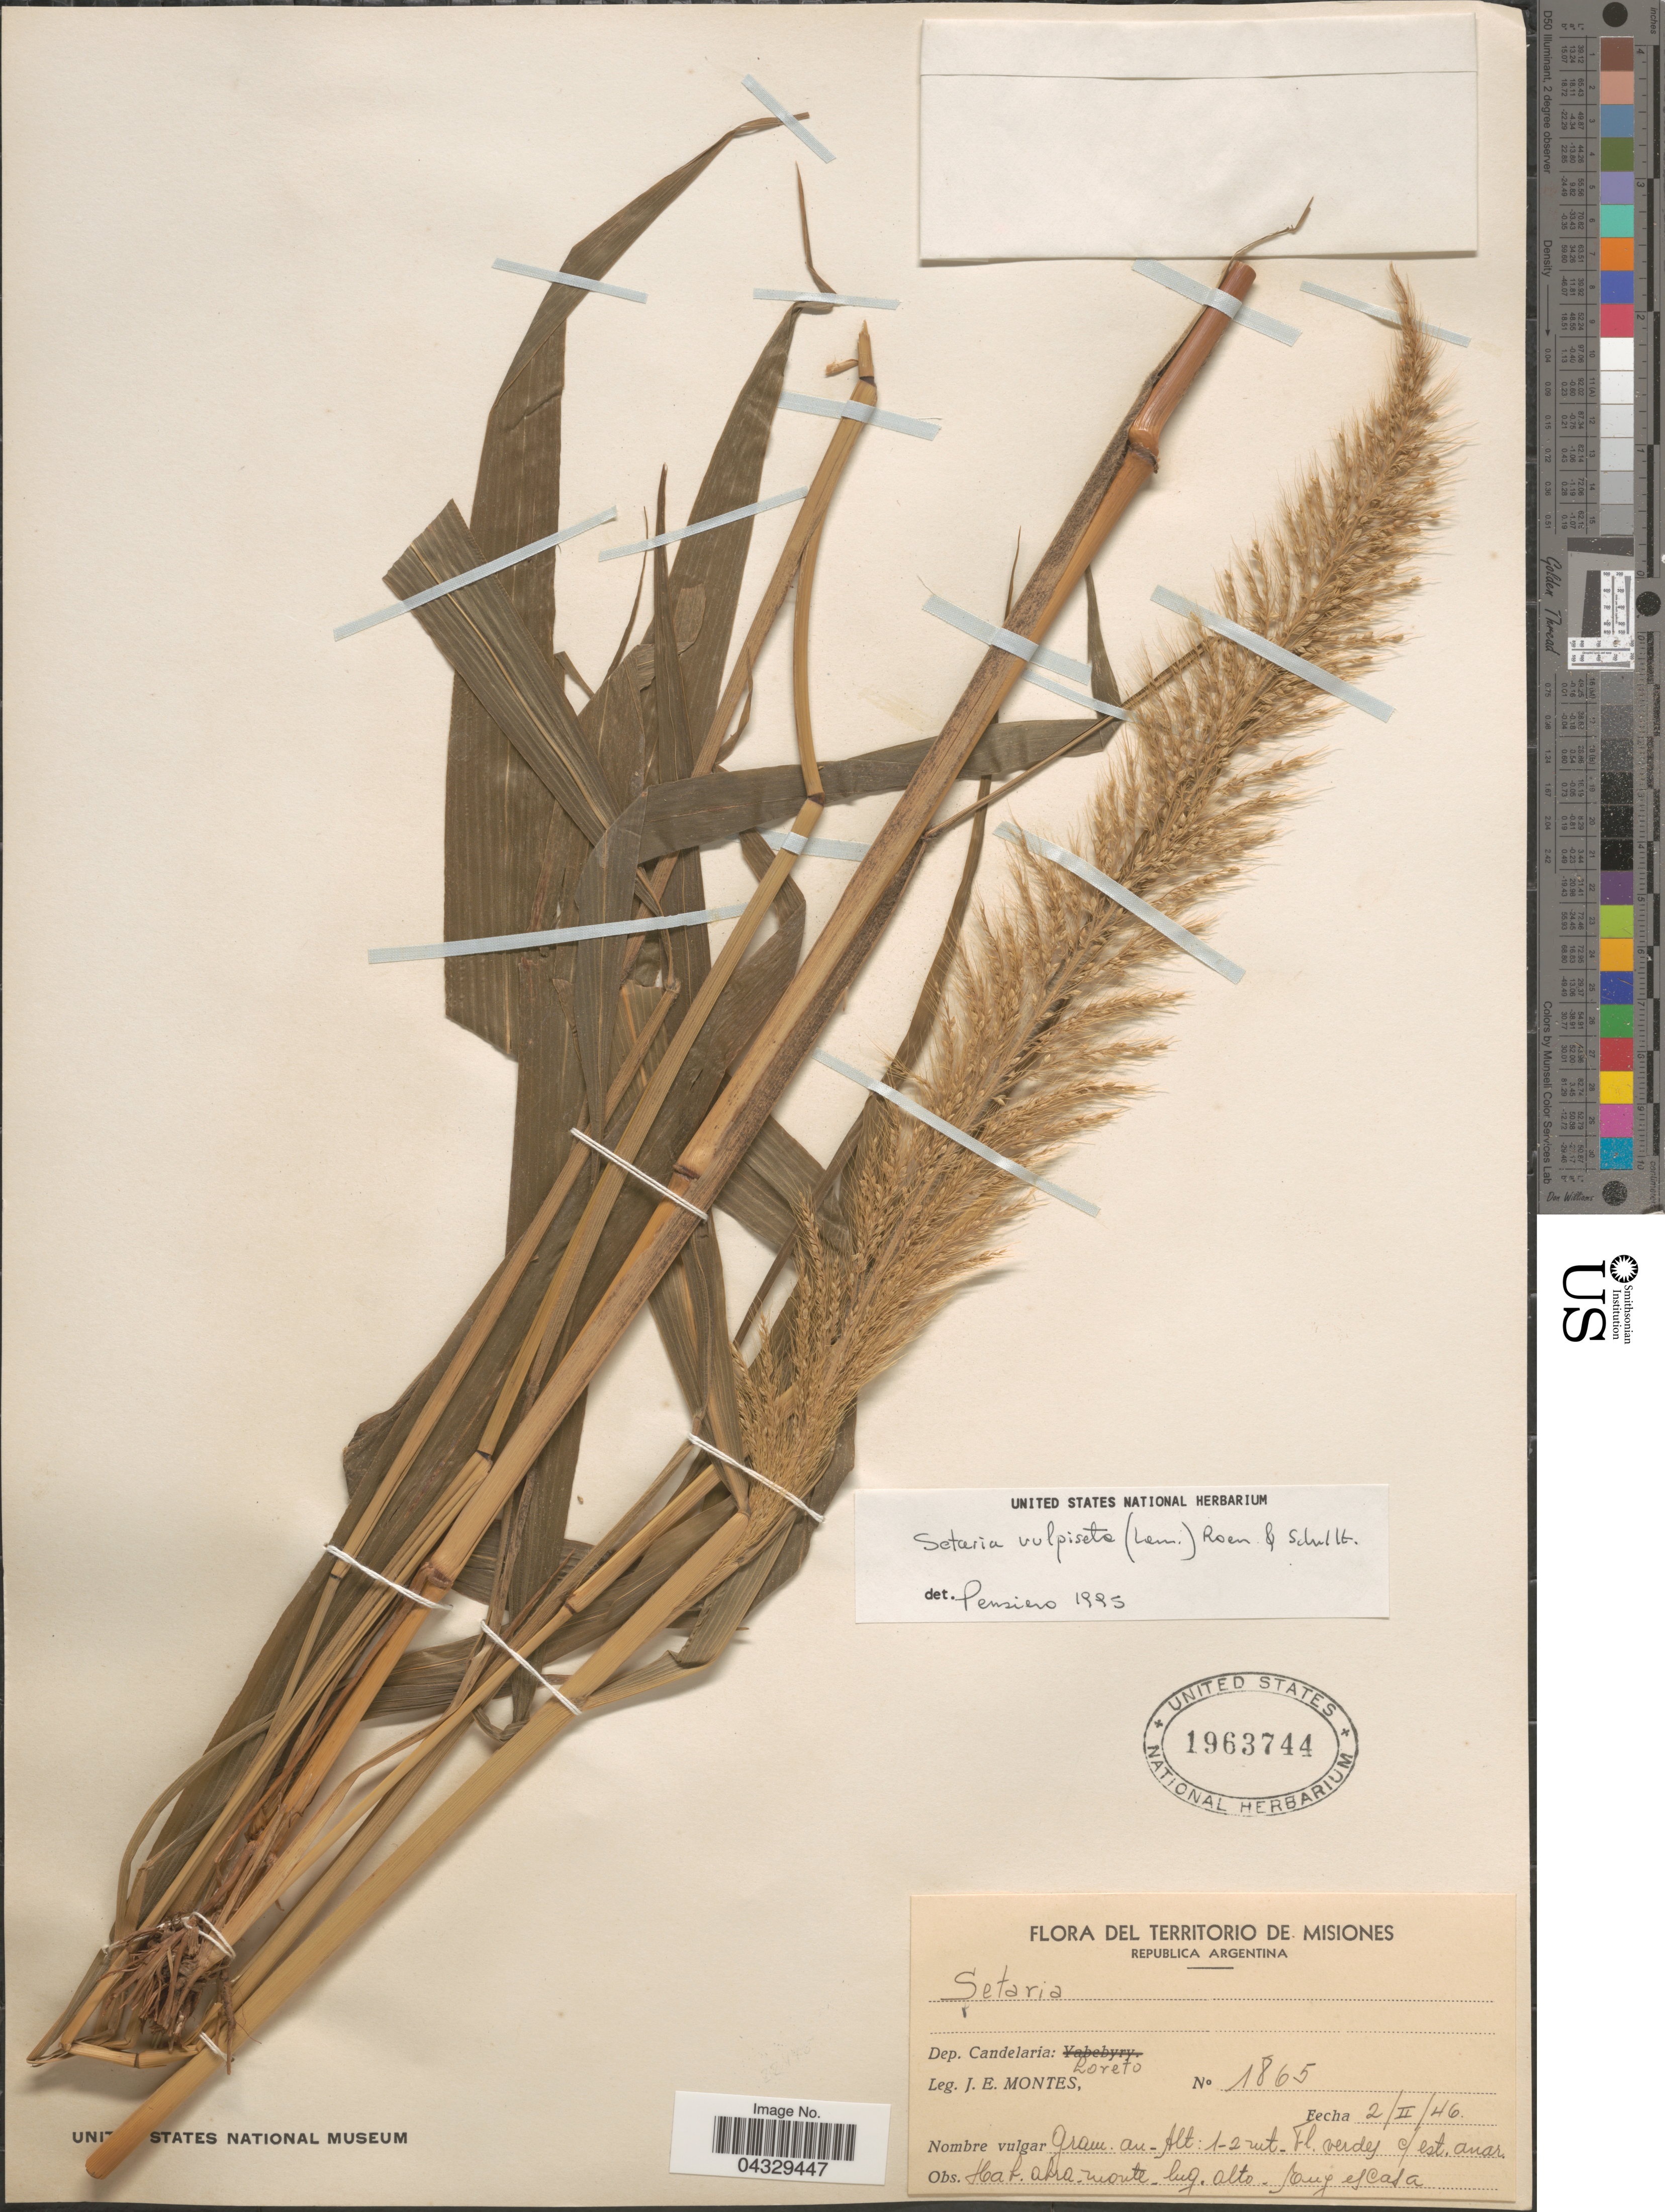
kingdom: Plantae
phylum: Tracheophyta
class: Liliopsida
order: Poales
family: Poaceae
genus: Setaria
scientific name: Setaria vulpiseta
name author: (Lam.) Roem. & Schult.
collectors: J. E. Montes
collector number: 1865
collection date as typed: Transcribed d/m/y: 2/2/46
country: Argentina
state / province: Misiones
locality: Territorio de Misiones. Dep. Candelaria: Loreto.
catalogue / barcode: US 1963744